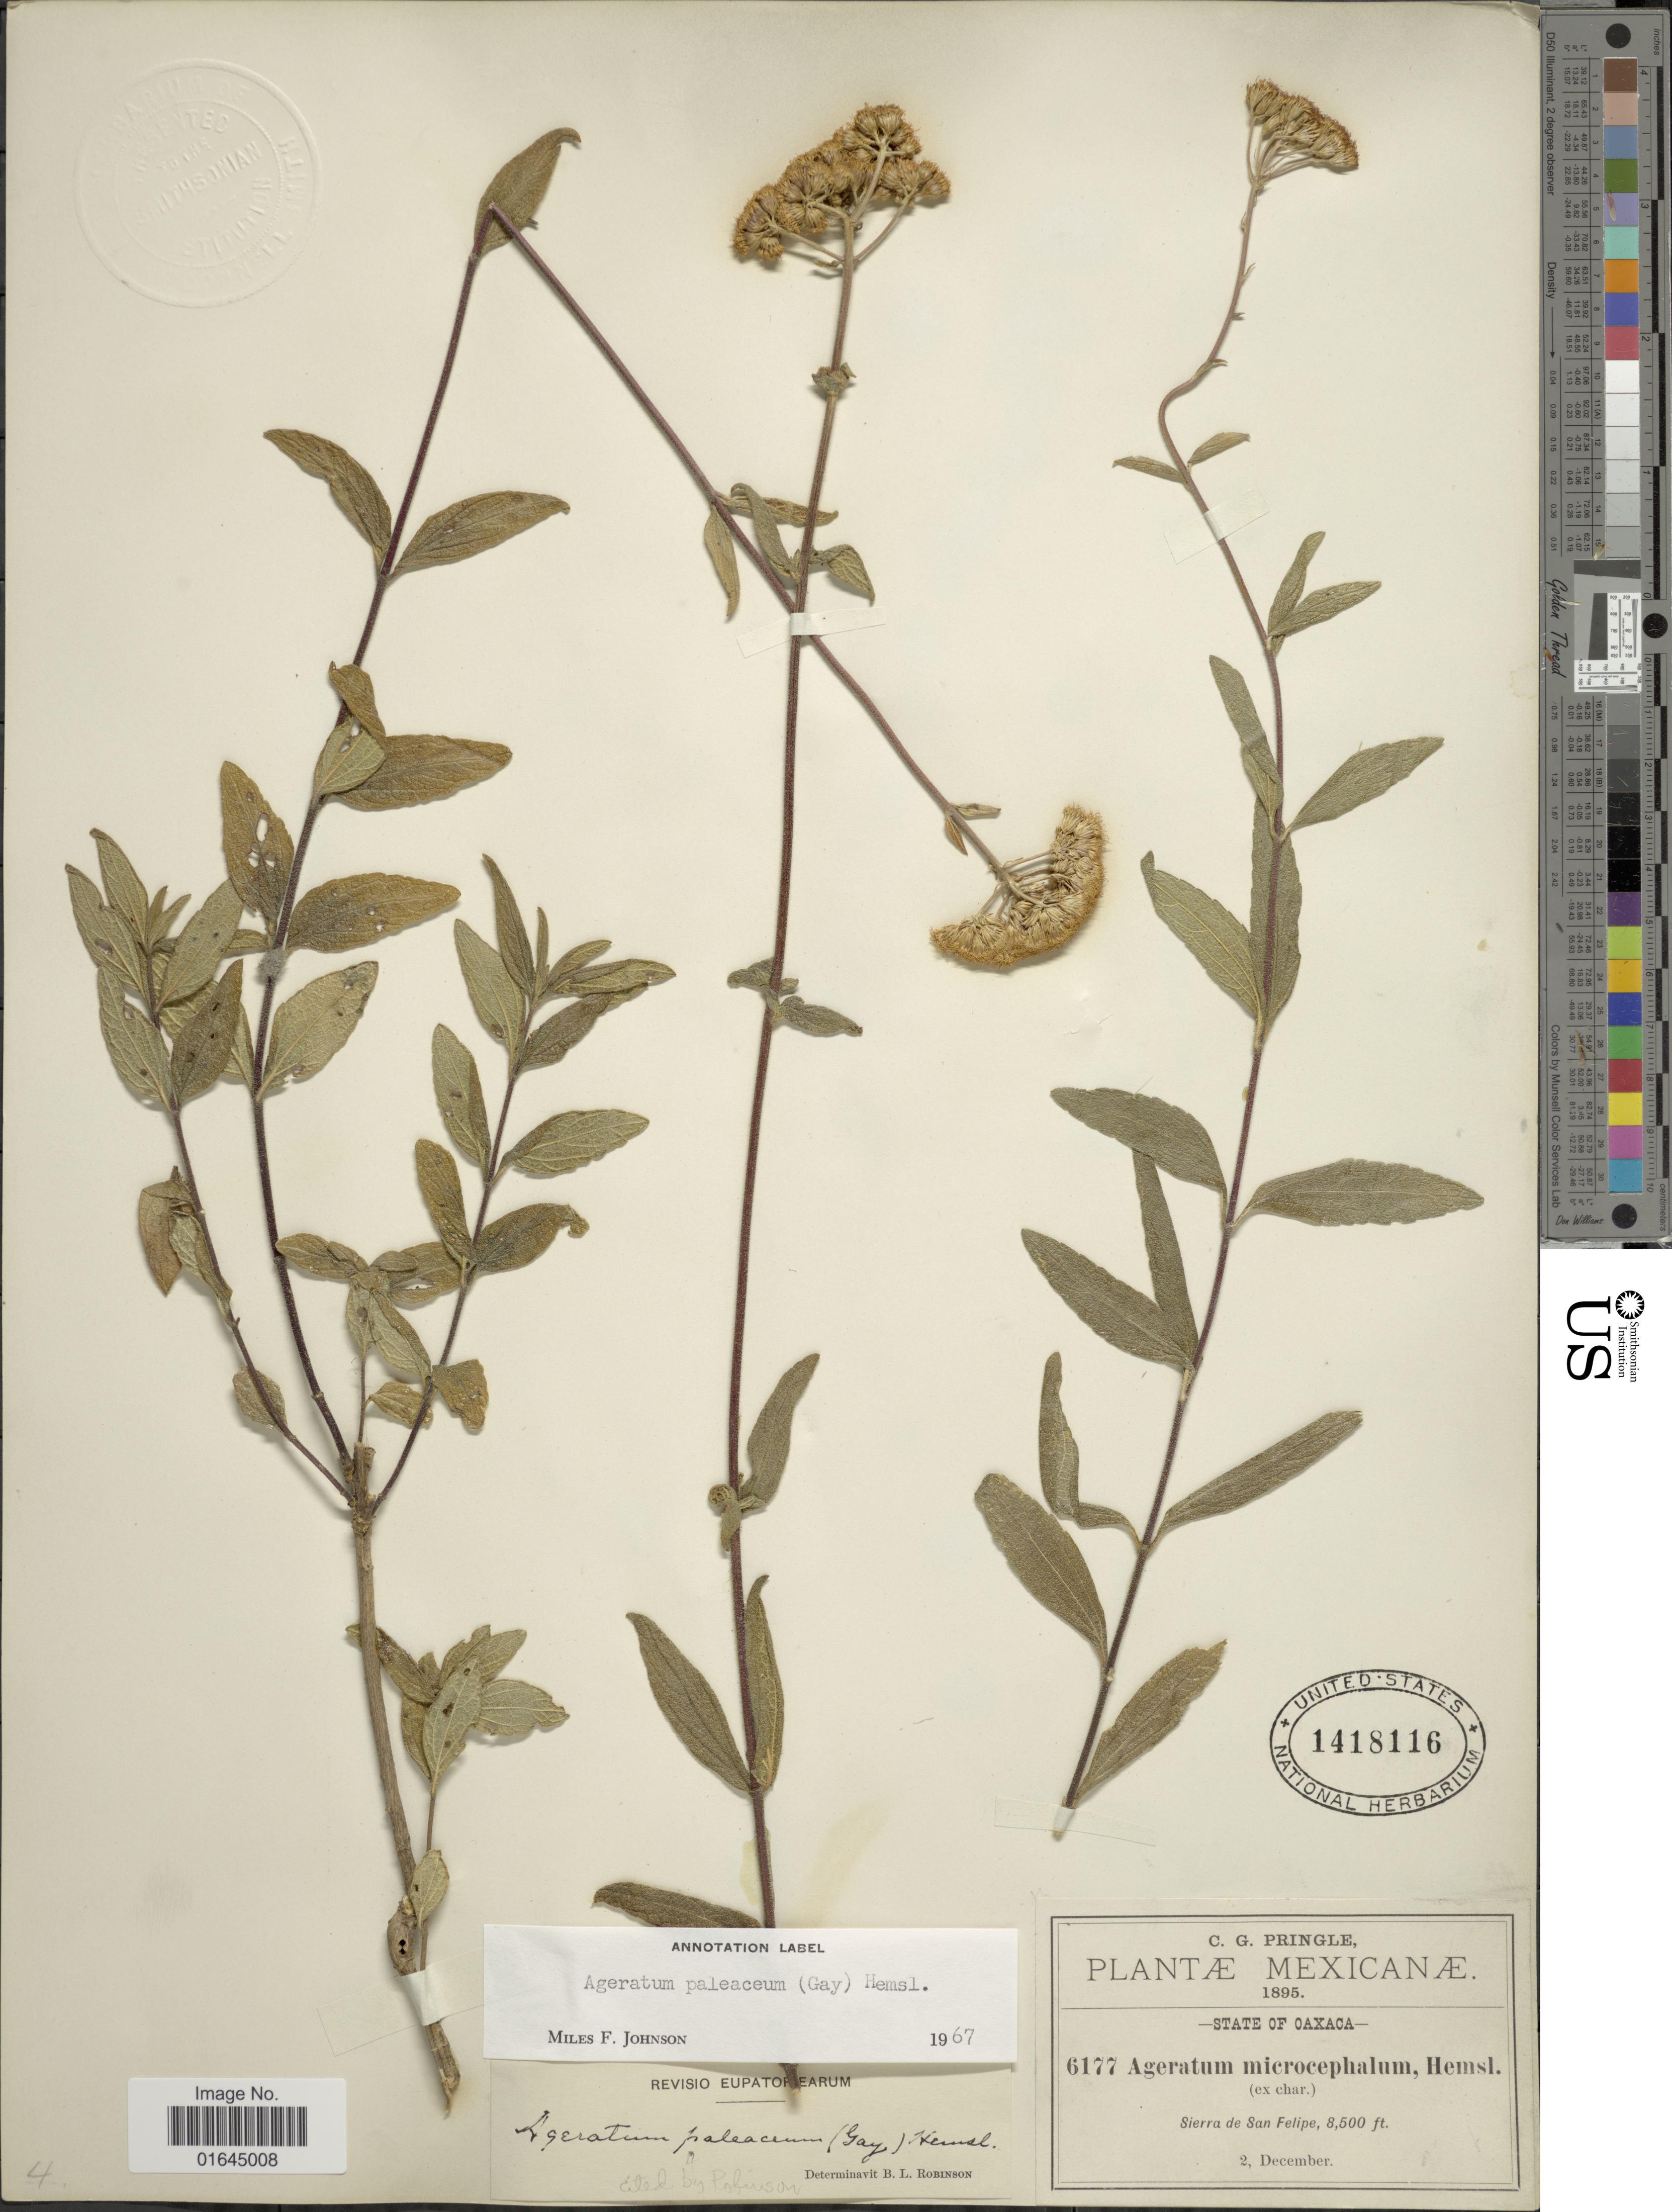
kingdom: Plantae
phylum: Tracheophyta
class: Magnoliopsida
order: Asterales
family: Asteraceae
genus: Ageratum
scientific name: Ageratum paleaceum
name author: (DC.) Hemsl.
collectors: C. G. Pringle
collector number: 6177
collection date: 1895-12-02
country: Mexico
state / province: Oaxaca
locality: Sierra de San Felipe.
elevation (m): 2591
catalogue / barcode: US 1418116